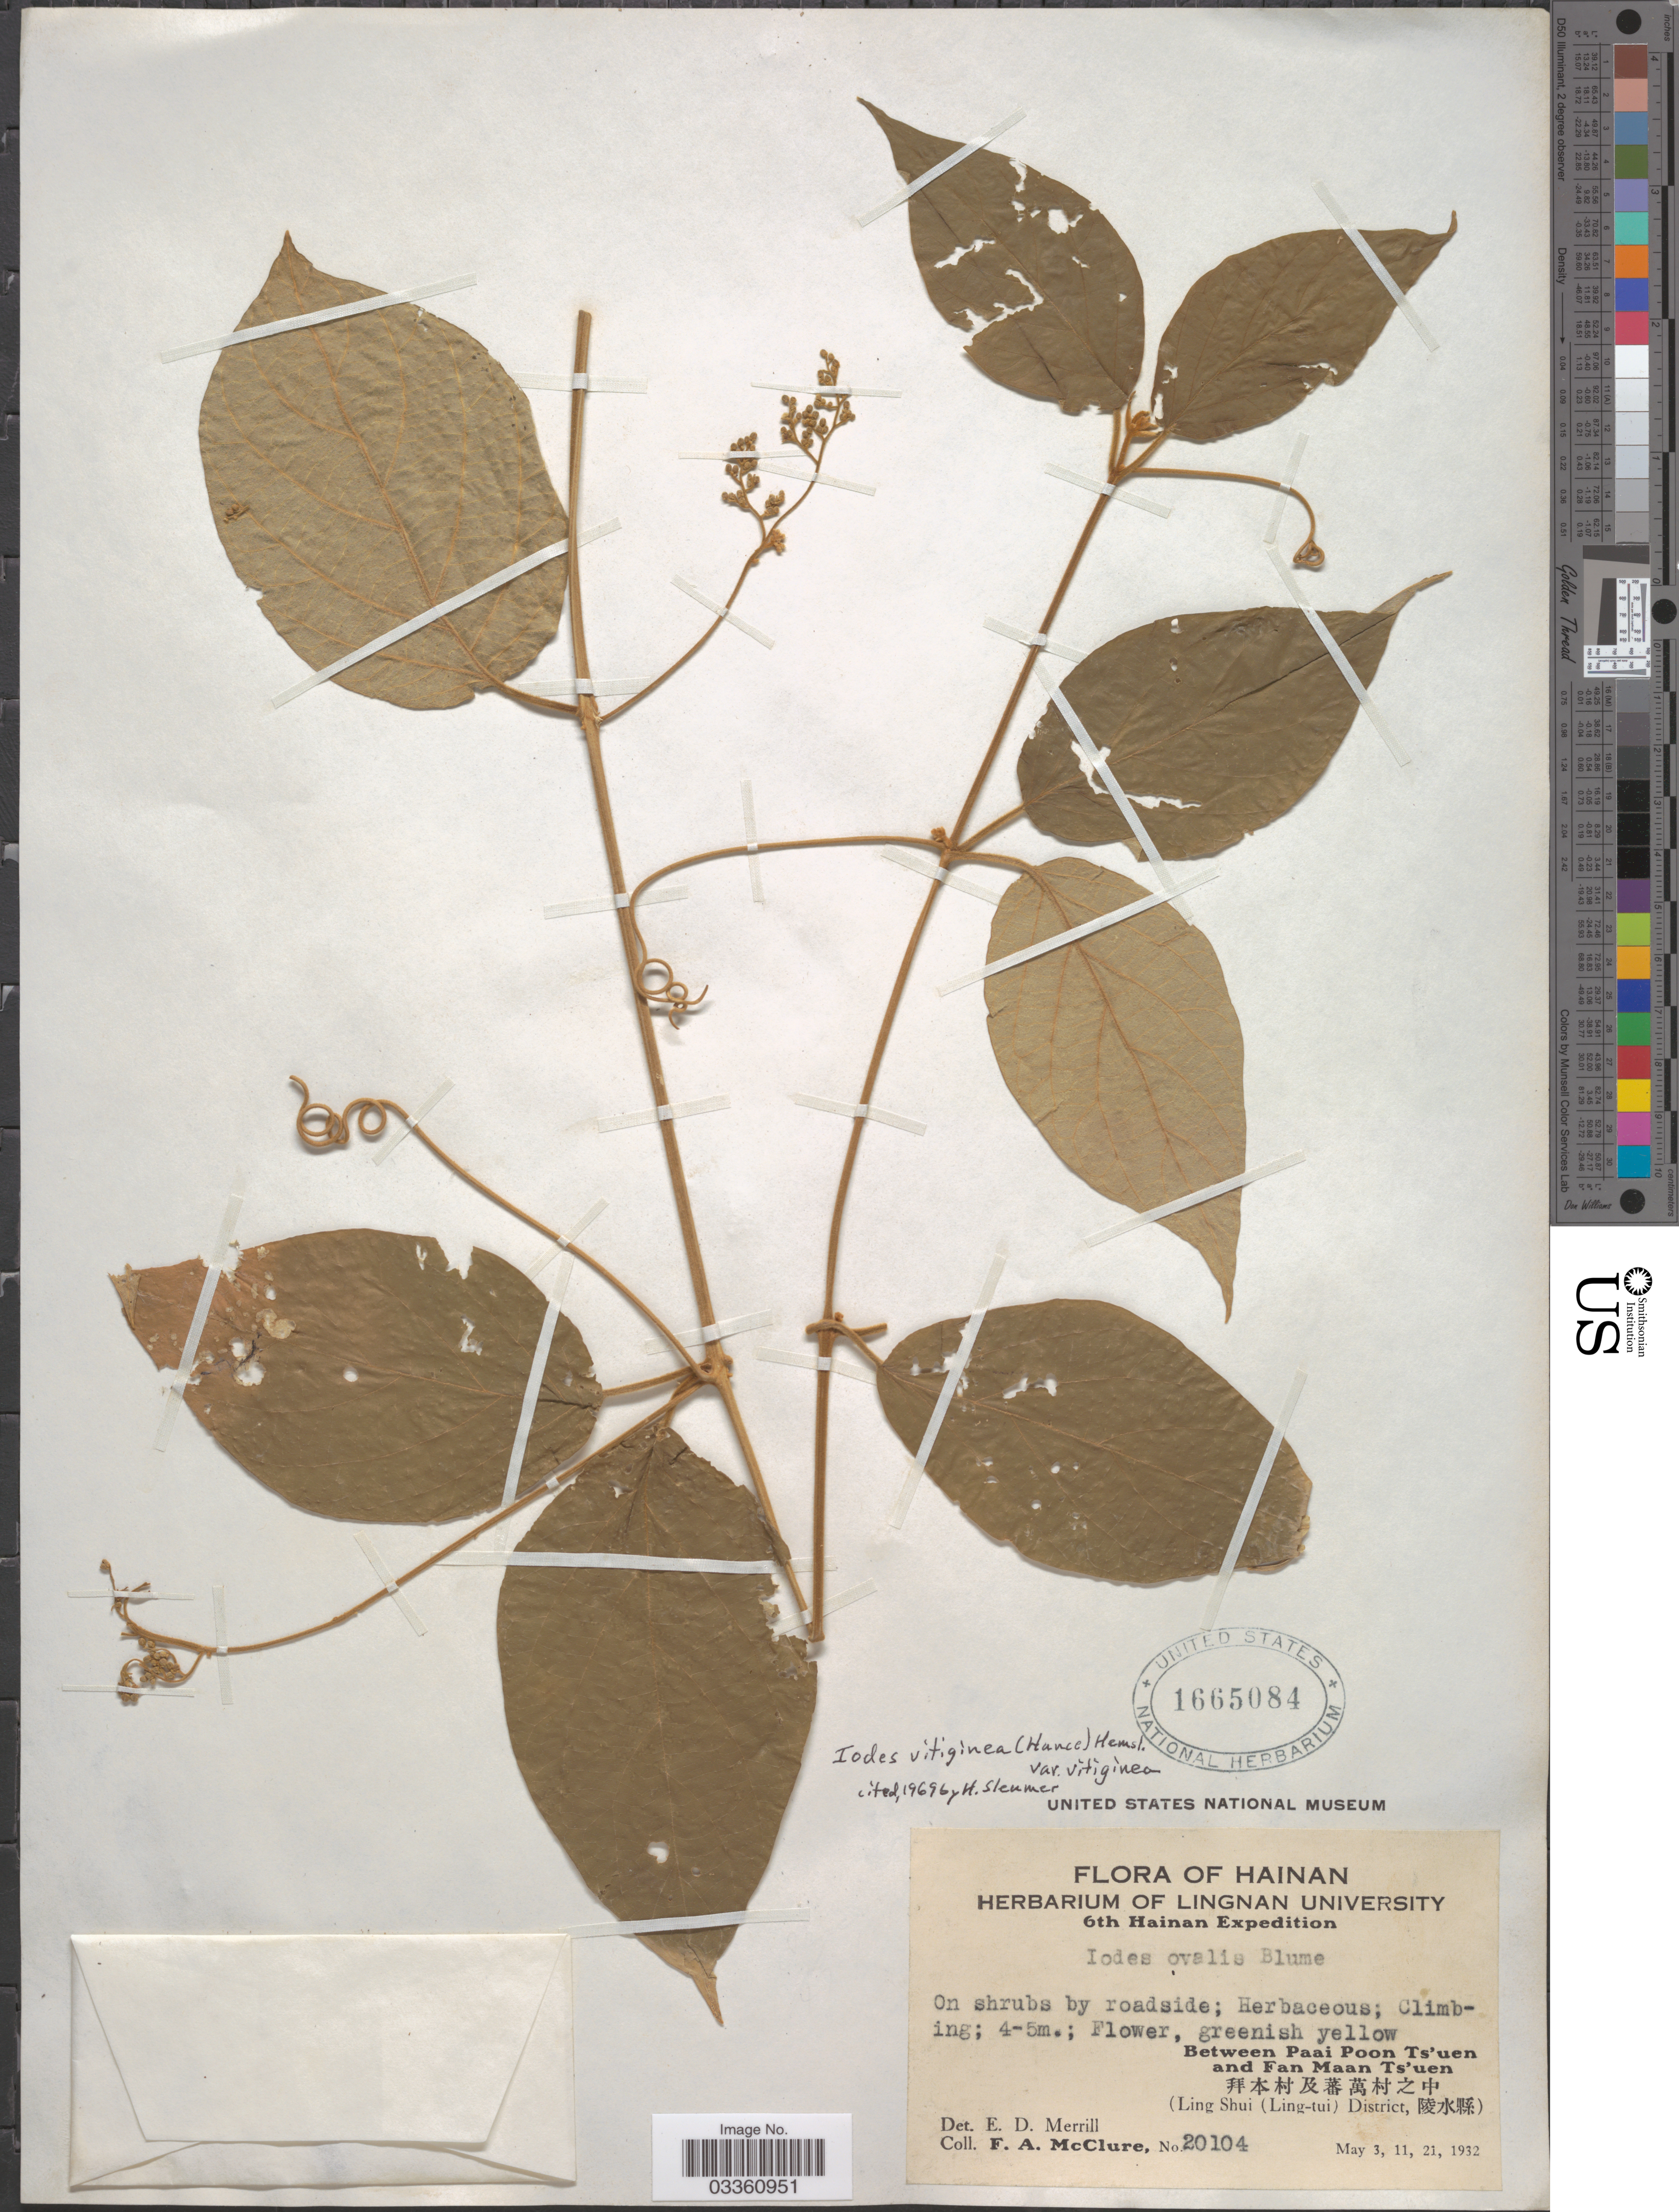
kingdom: Plantae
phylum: Tracheophyta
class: Magnoliopsida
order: Icacinales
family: Icacinaceae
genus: Iodes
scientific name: Iodes vitiginea var. vitiginea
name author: (Hance) Hance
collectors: F. A. McClure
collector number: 20104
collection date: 1932-05-03/1932-05-21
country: China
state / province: Hainan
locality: Between Paai Poon Ts'uen and Fan Maan Ts'uen X. (Ling Shui (Ling-tui) District, X).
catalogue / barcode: US 1665084